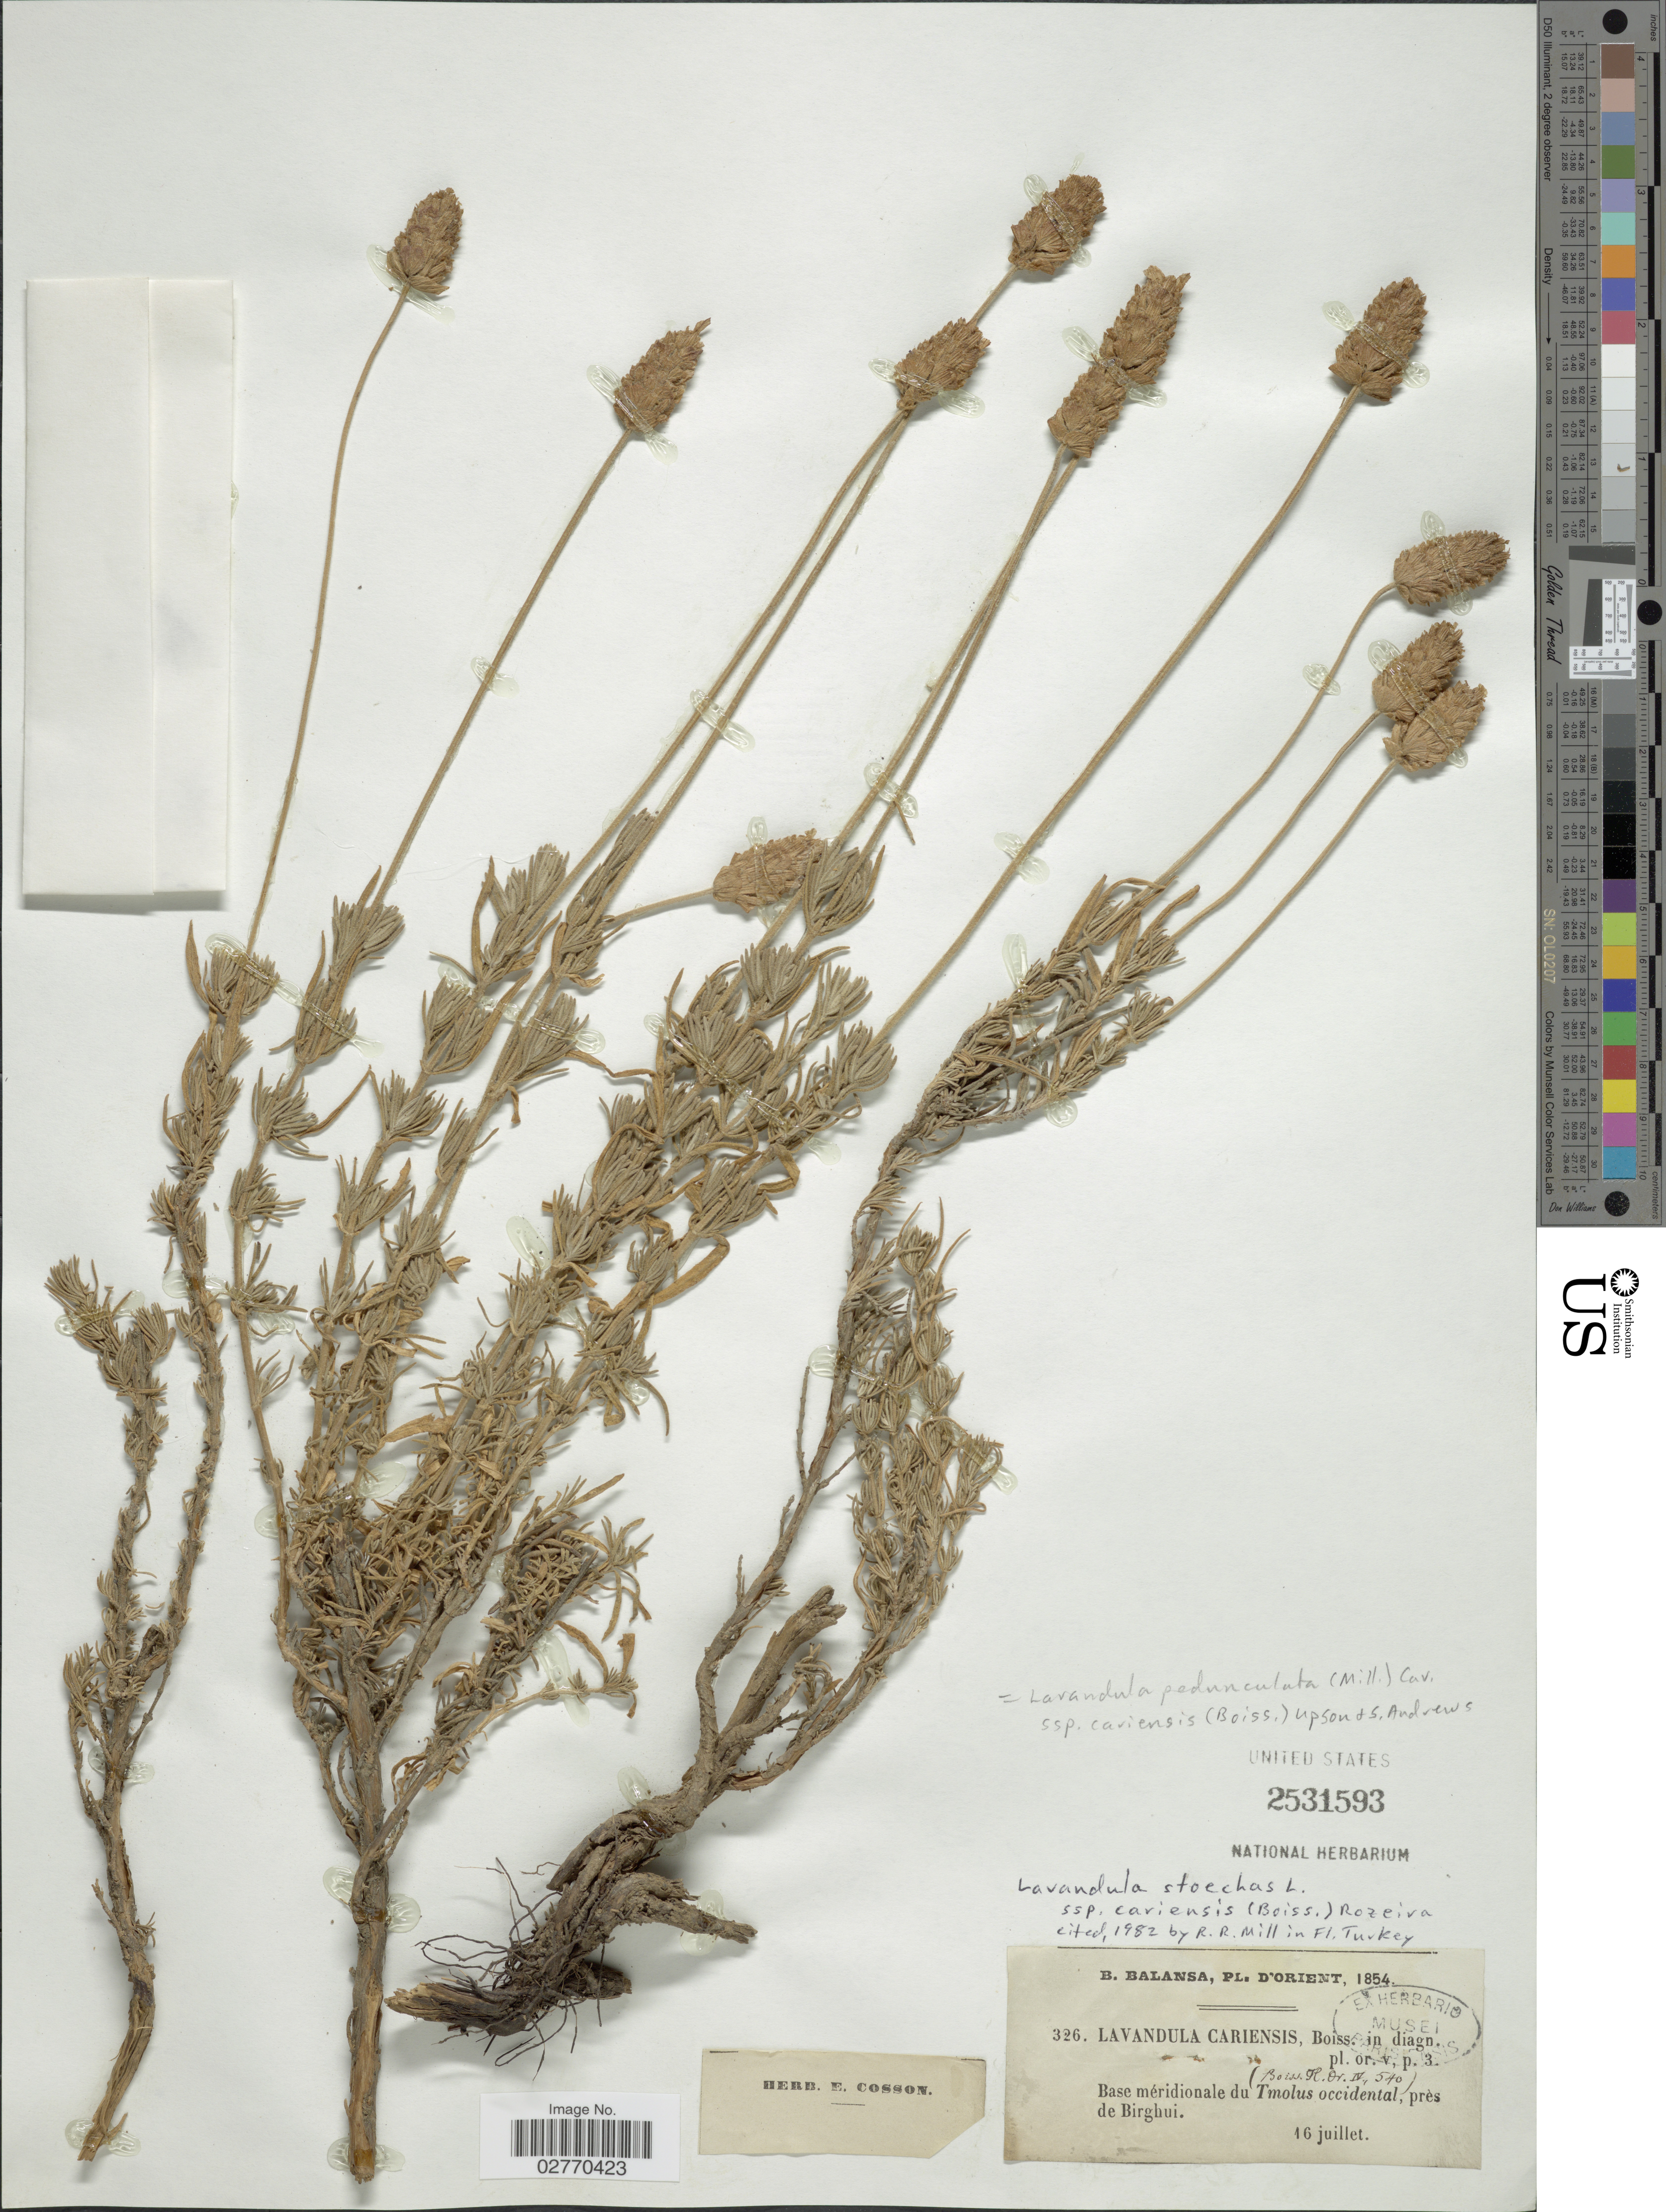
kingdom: Plantae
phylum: Tracheophyta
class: Magnoliopsida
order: Lamiales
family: Lamiaceae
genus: Lavandula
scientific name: Lavandula pedunculata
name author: (Mill.) Cav.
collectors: B. Balansa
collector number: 326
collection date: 1854-07-16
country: Turkey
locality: Orient. Base méridionale du Tmolus occidental, près de Birghui.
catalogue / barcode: US 2531593